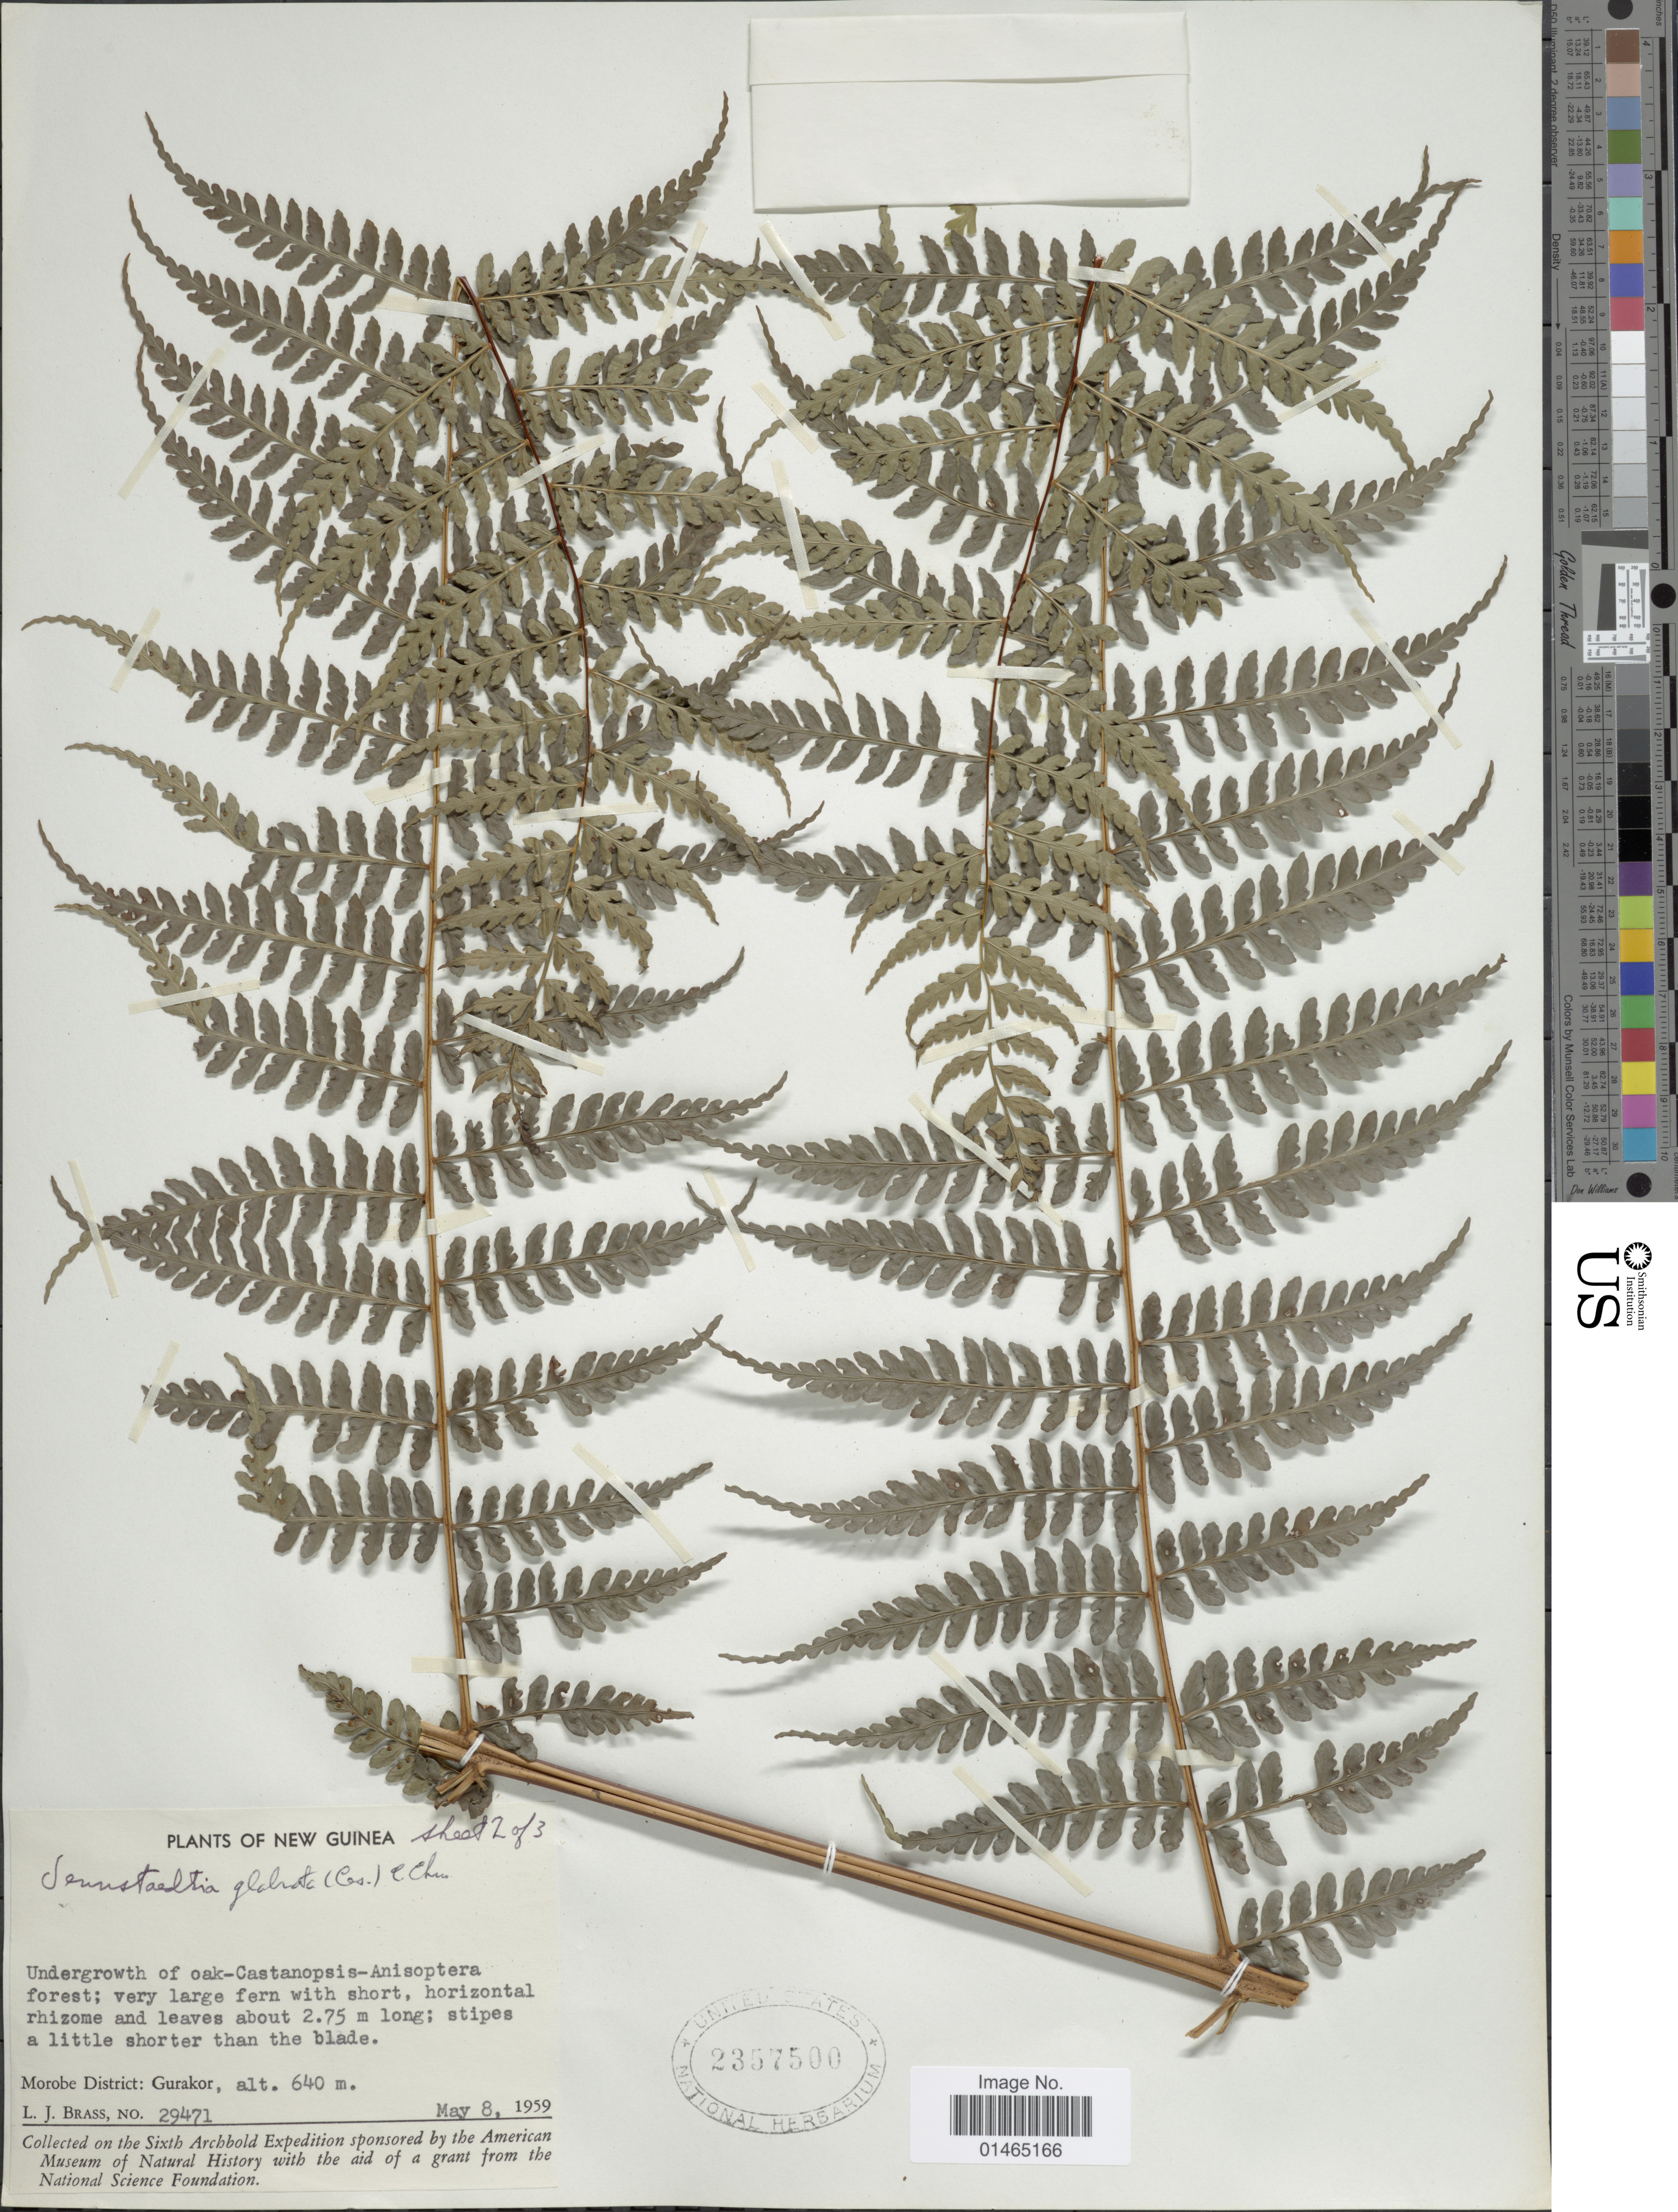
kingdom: Plantae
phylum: Tracheophyta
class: Polypodiopsida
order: Polypodiales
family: Dennstaedtiaceae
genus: Dennstaedtia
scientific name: Dennstaedtia glabrata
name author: (Ces.) C. Chr.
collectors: L. J. Brass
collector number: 29471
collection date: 1959-05-08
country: Papua New Guinea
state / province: Morobe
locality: New Guinea. Gurakor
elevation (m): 640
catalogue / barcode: US 2357500